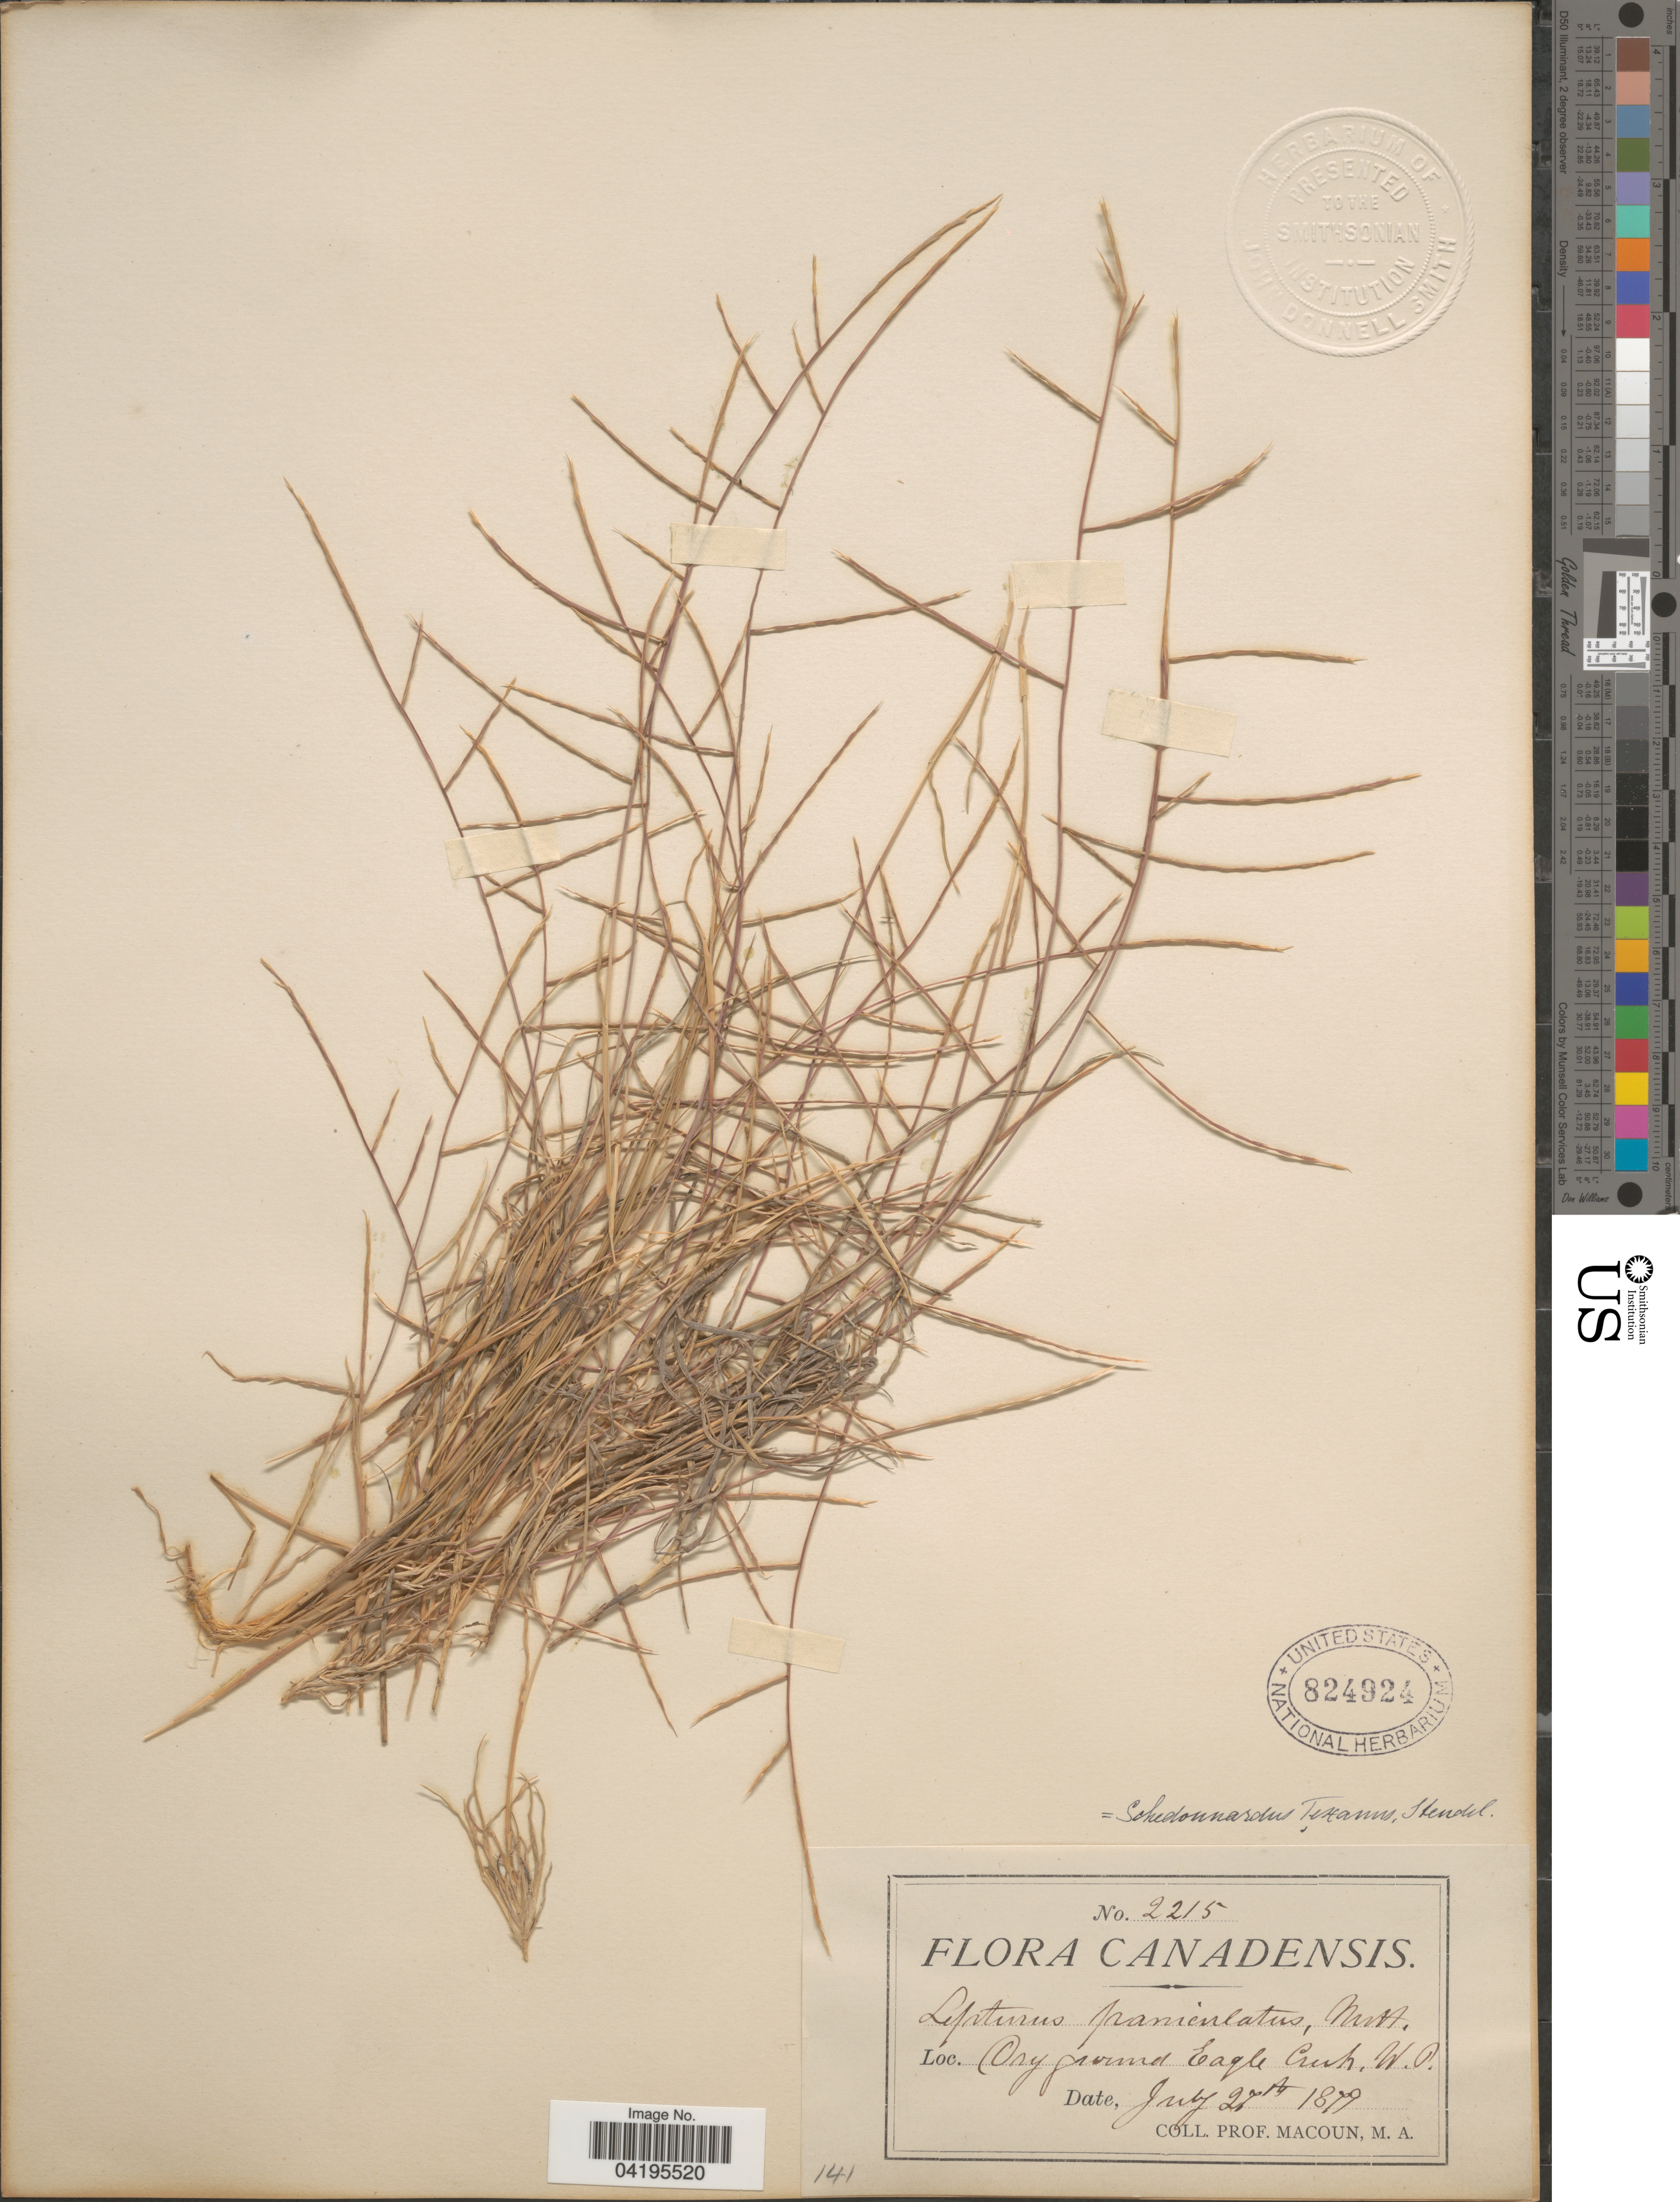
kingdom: Plantae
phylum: Tracheophyta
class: Liliopsida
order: Poales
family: Poaceae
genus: Muhlenbergia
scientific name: Muhlenbergia paniculata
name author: (Nutt.) Columbus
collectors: M. Macoun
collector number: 2215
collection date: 1879-07-27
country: Canada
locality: Dry ground Eagle Creek. W.O.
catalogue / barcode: US 824924